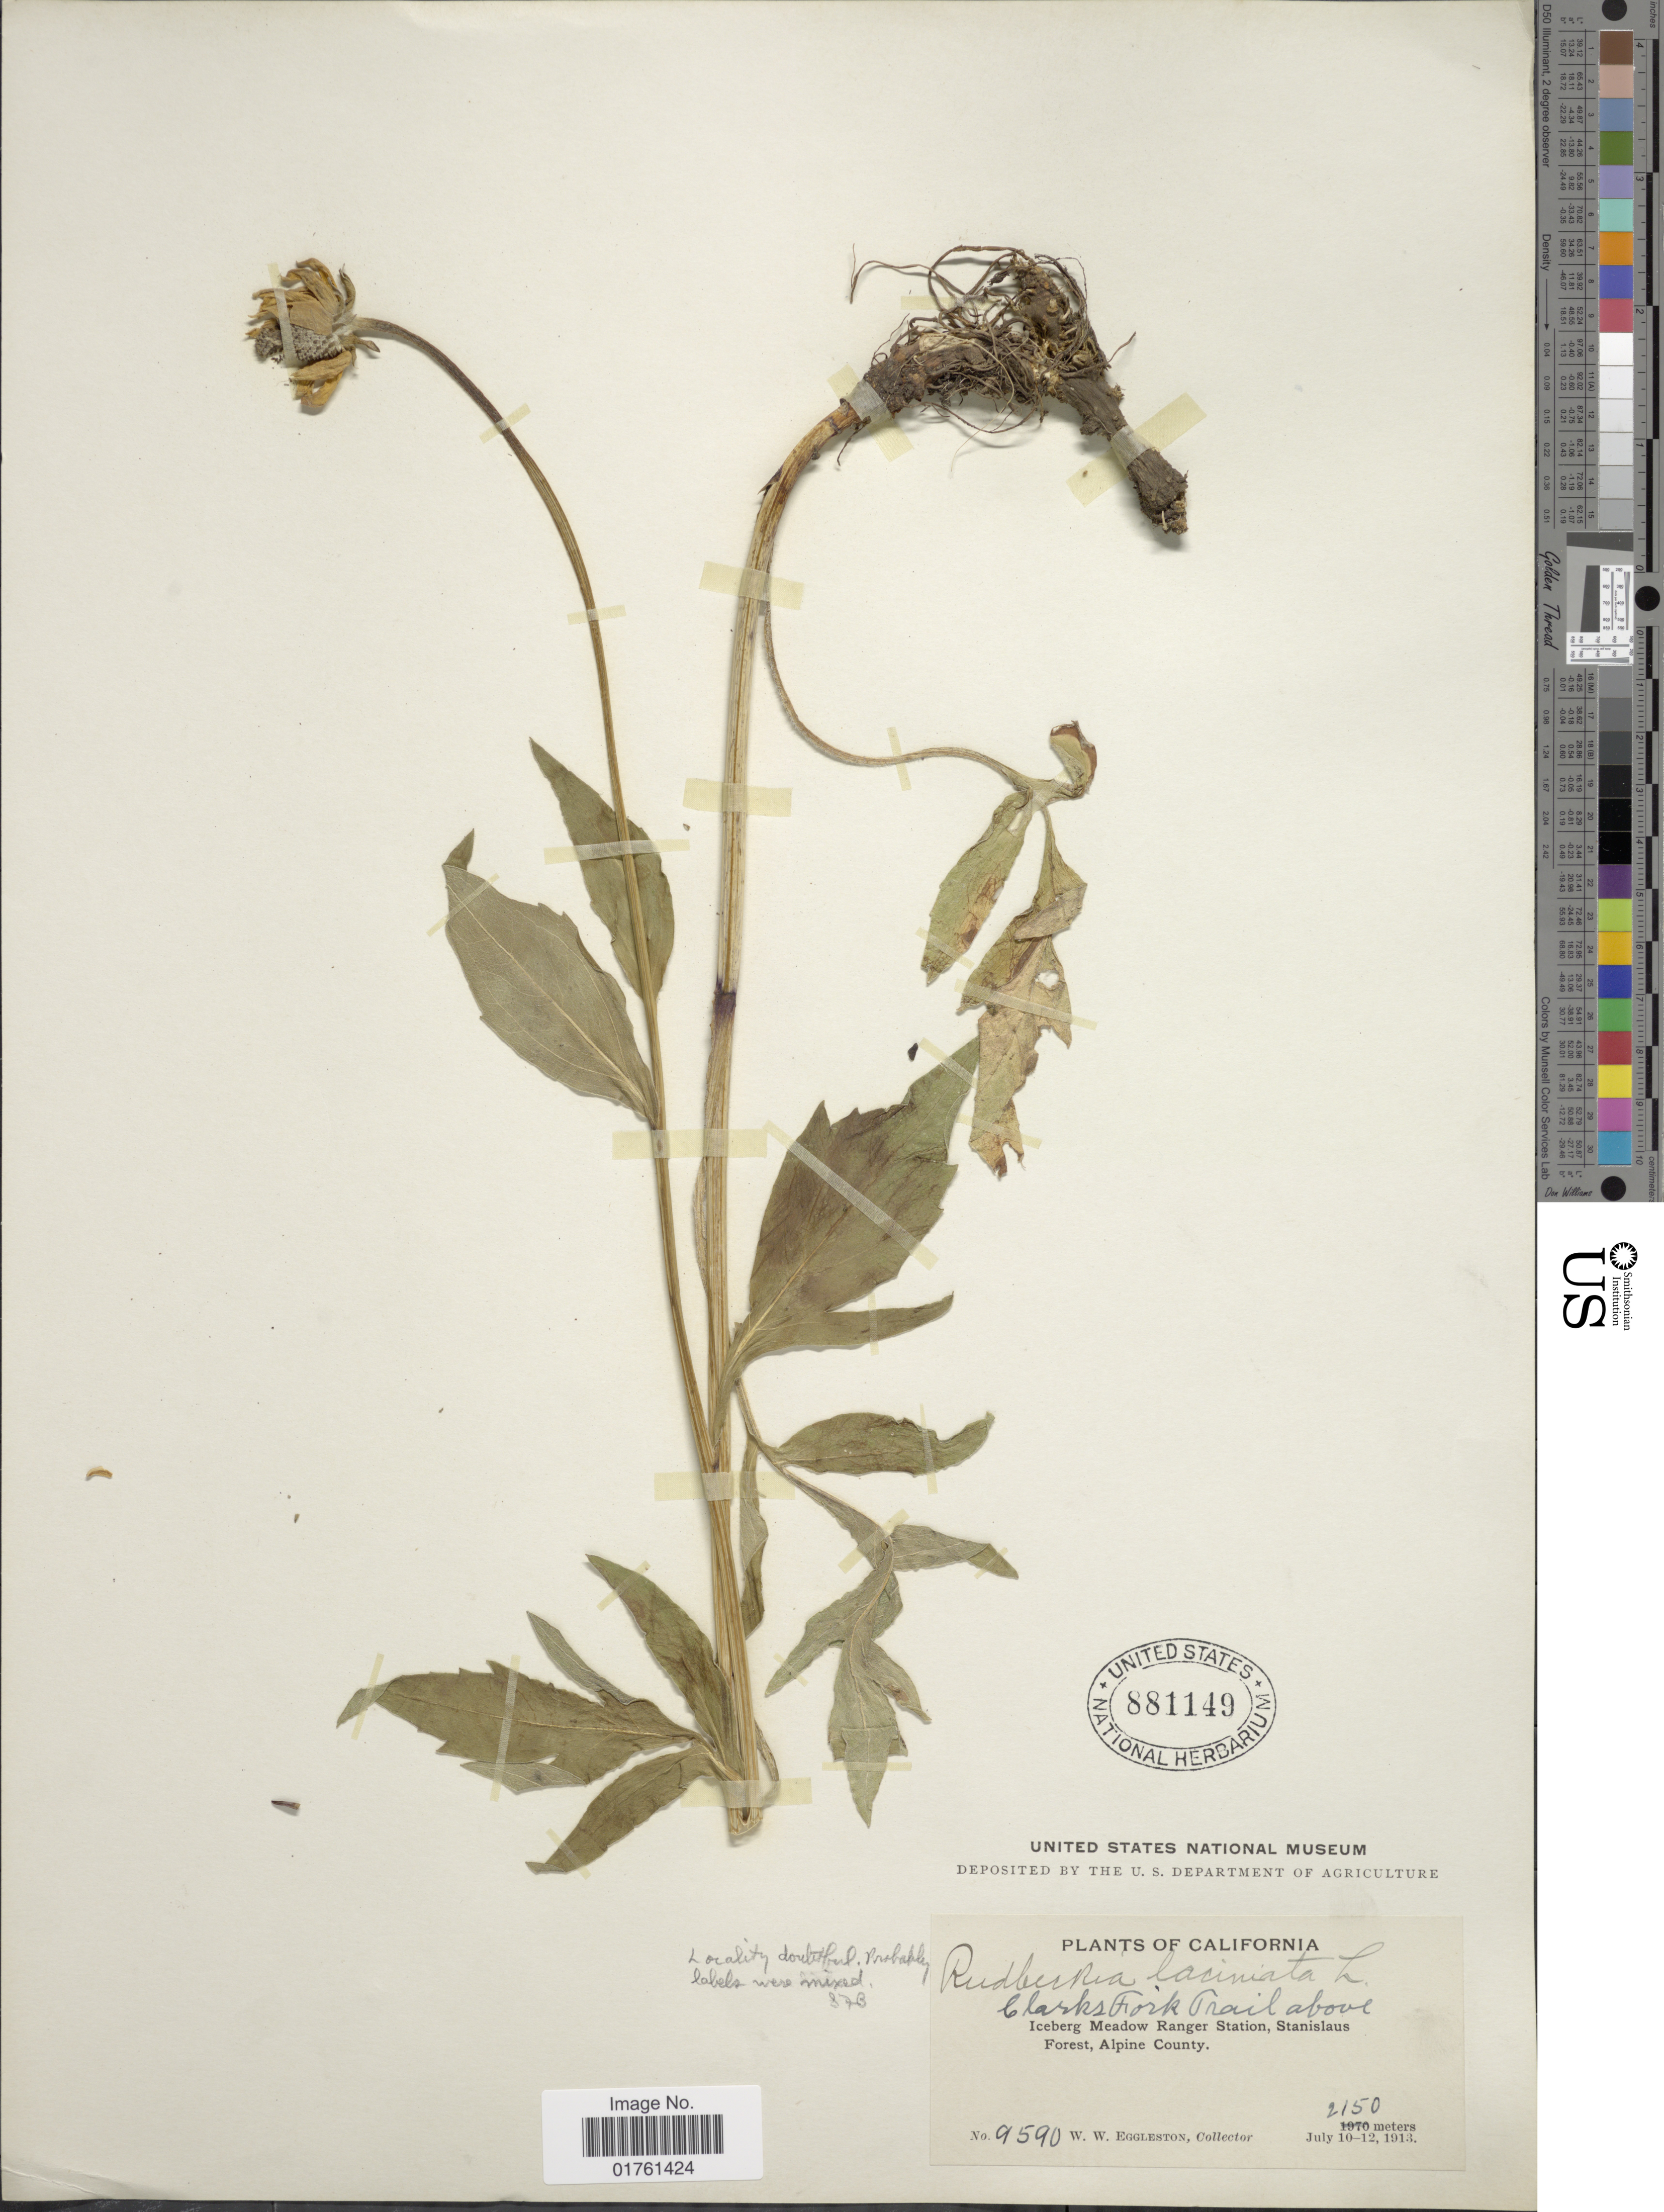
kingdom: Plantae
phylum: Tracheophyta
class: Magnoliopsida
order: Asterales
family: Asteraceae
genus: Rudbeckia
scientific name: Rudbeckia laciniata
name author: L.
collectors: W. W. Eggleston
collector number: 9590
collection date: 1913-07-10/1913-07-12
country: United States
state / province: California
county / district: Alpine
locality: Iclarks Fork Trail above, Iceberg Meadow Ranger Station, Stanuslaus Forest, Alpine County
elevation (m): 2150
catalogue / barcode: US 881149